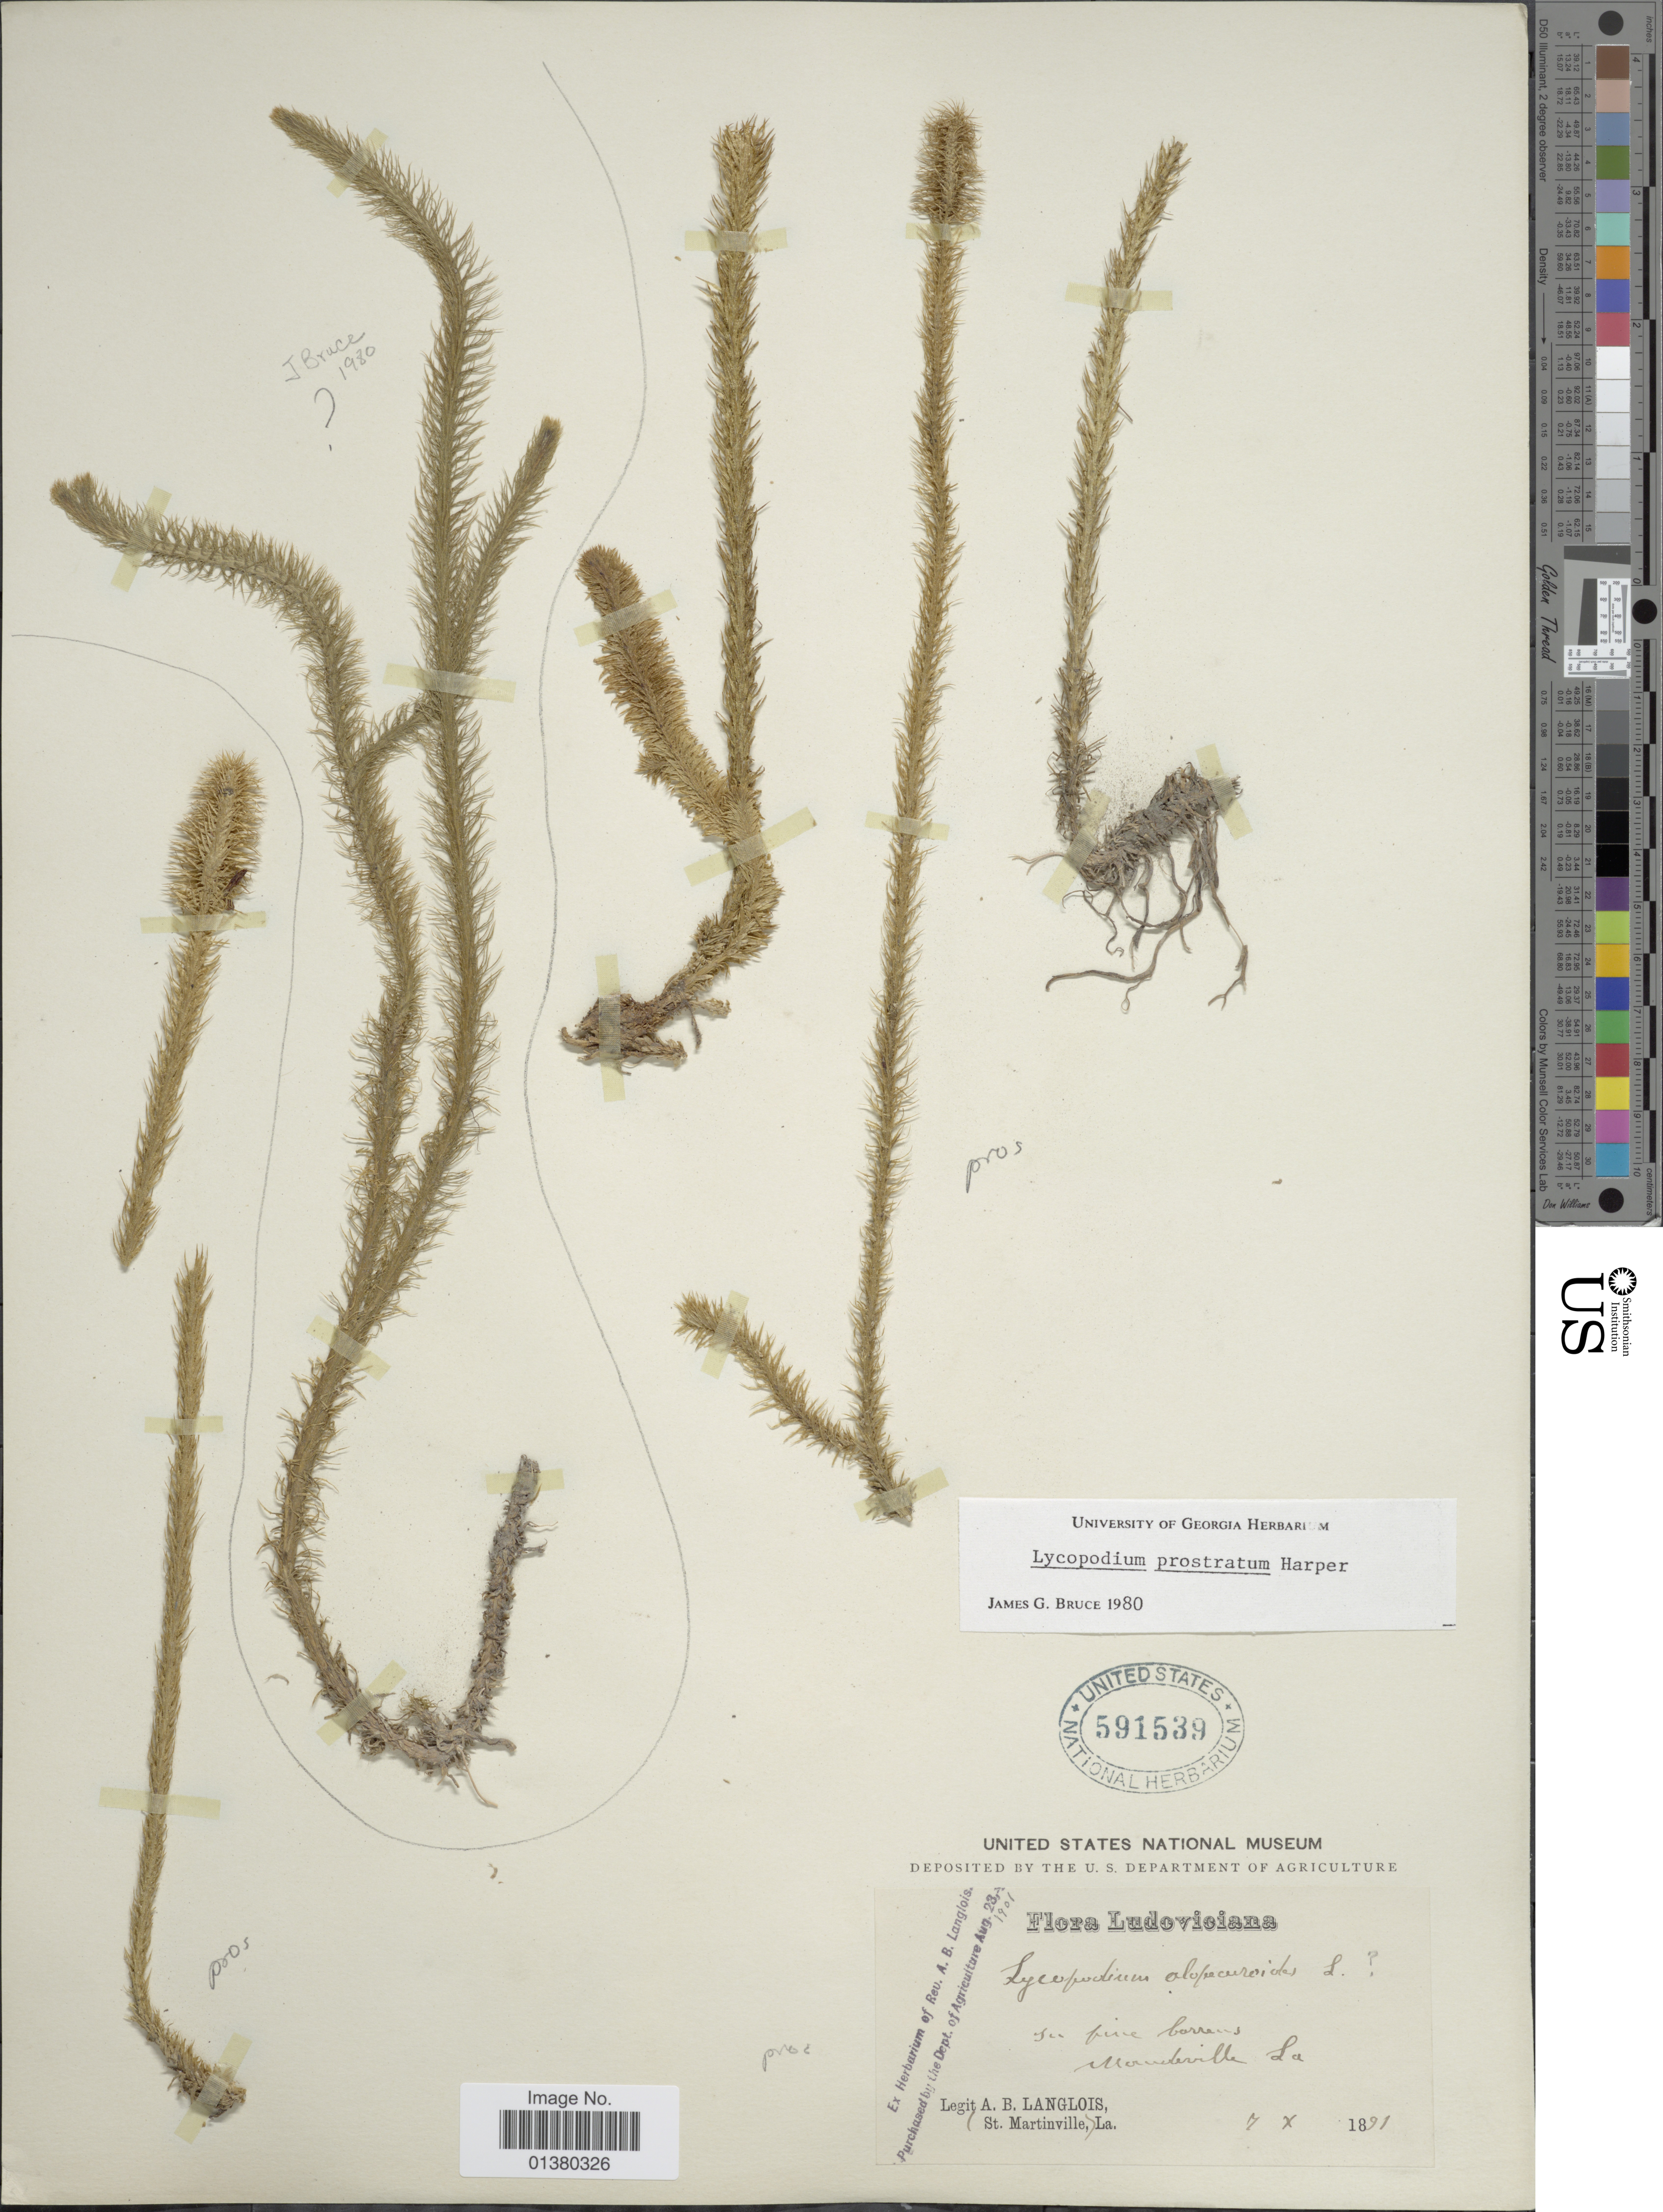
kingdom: Plantae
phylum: Tracheophyta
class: Lycopodiopsida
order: Lycopodiales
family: Lycopodiaceae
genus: Lycopodiella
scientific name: Lycopodiella prostrata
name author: (R.M. Harper) Cranfill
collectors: A. Langlois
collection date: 1891-10-07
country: United States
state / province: Louisiana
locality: In pine barrens Martinville.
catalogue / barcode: US 591539